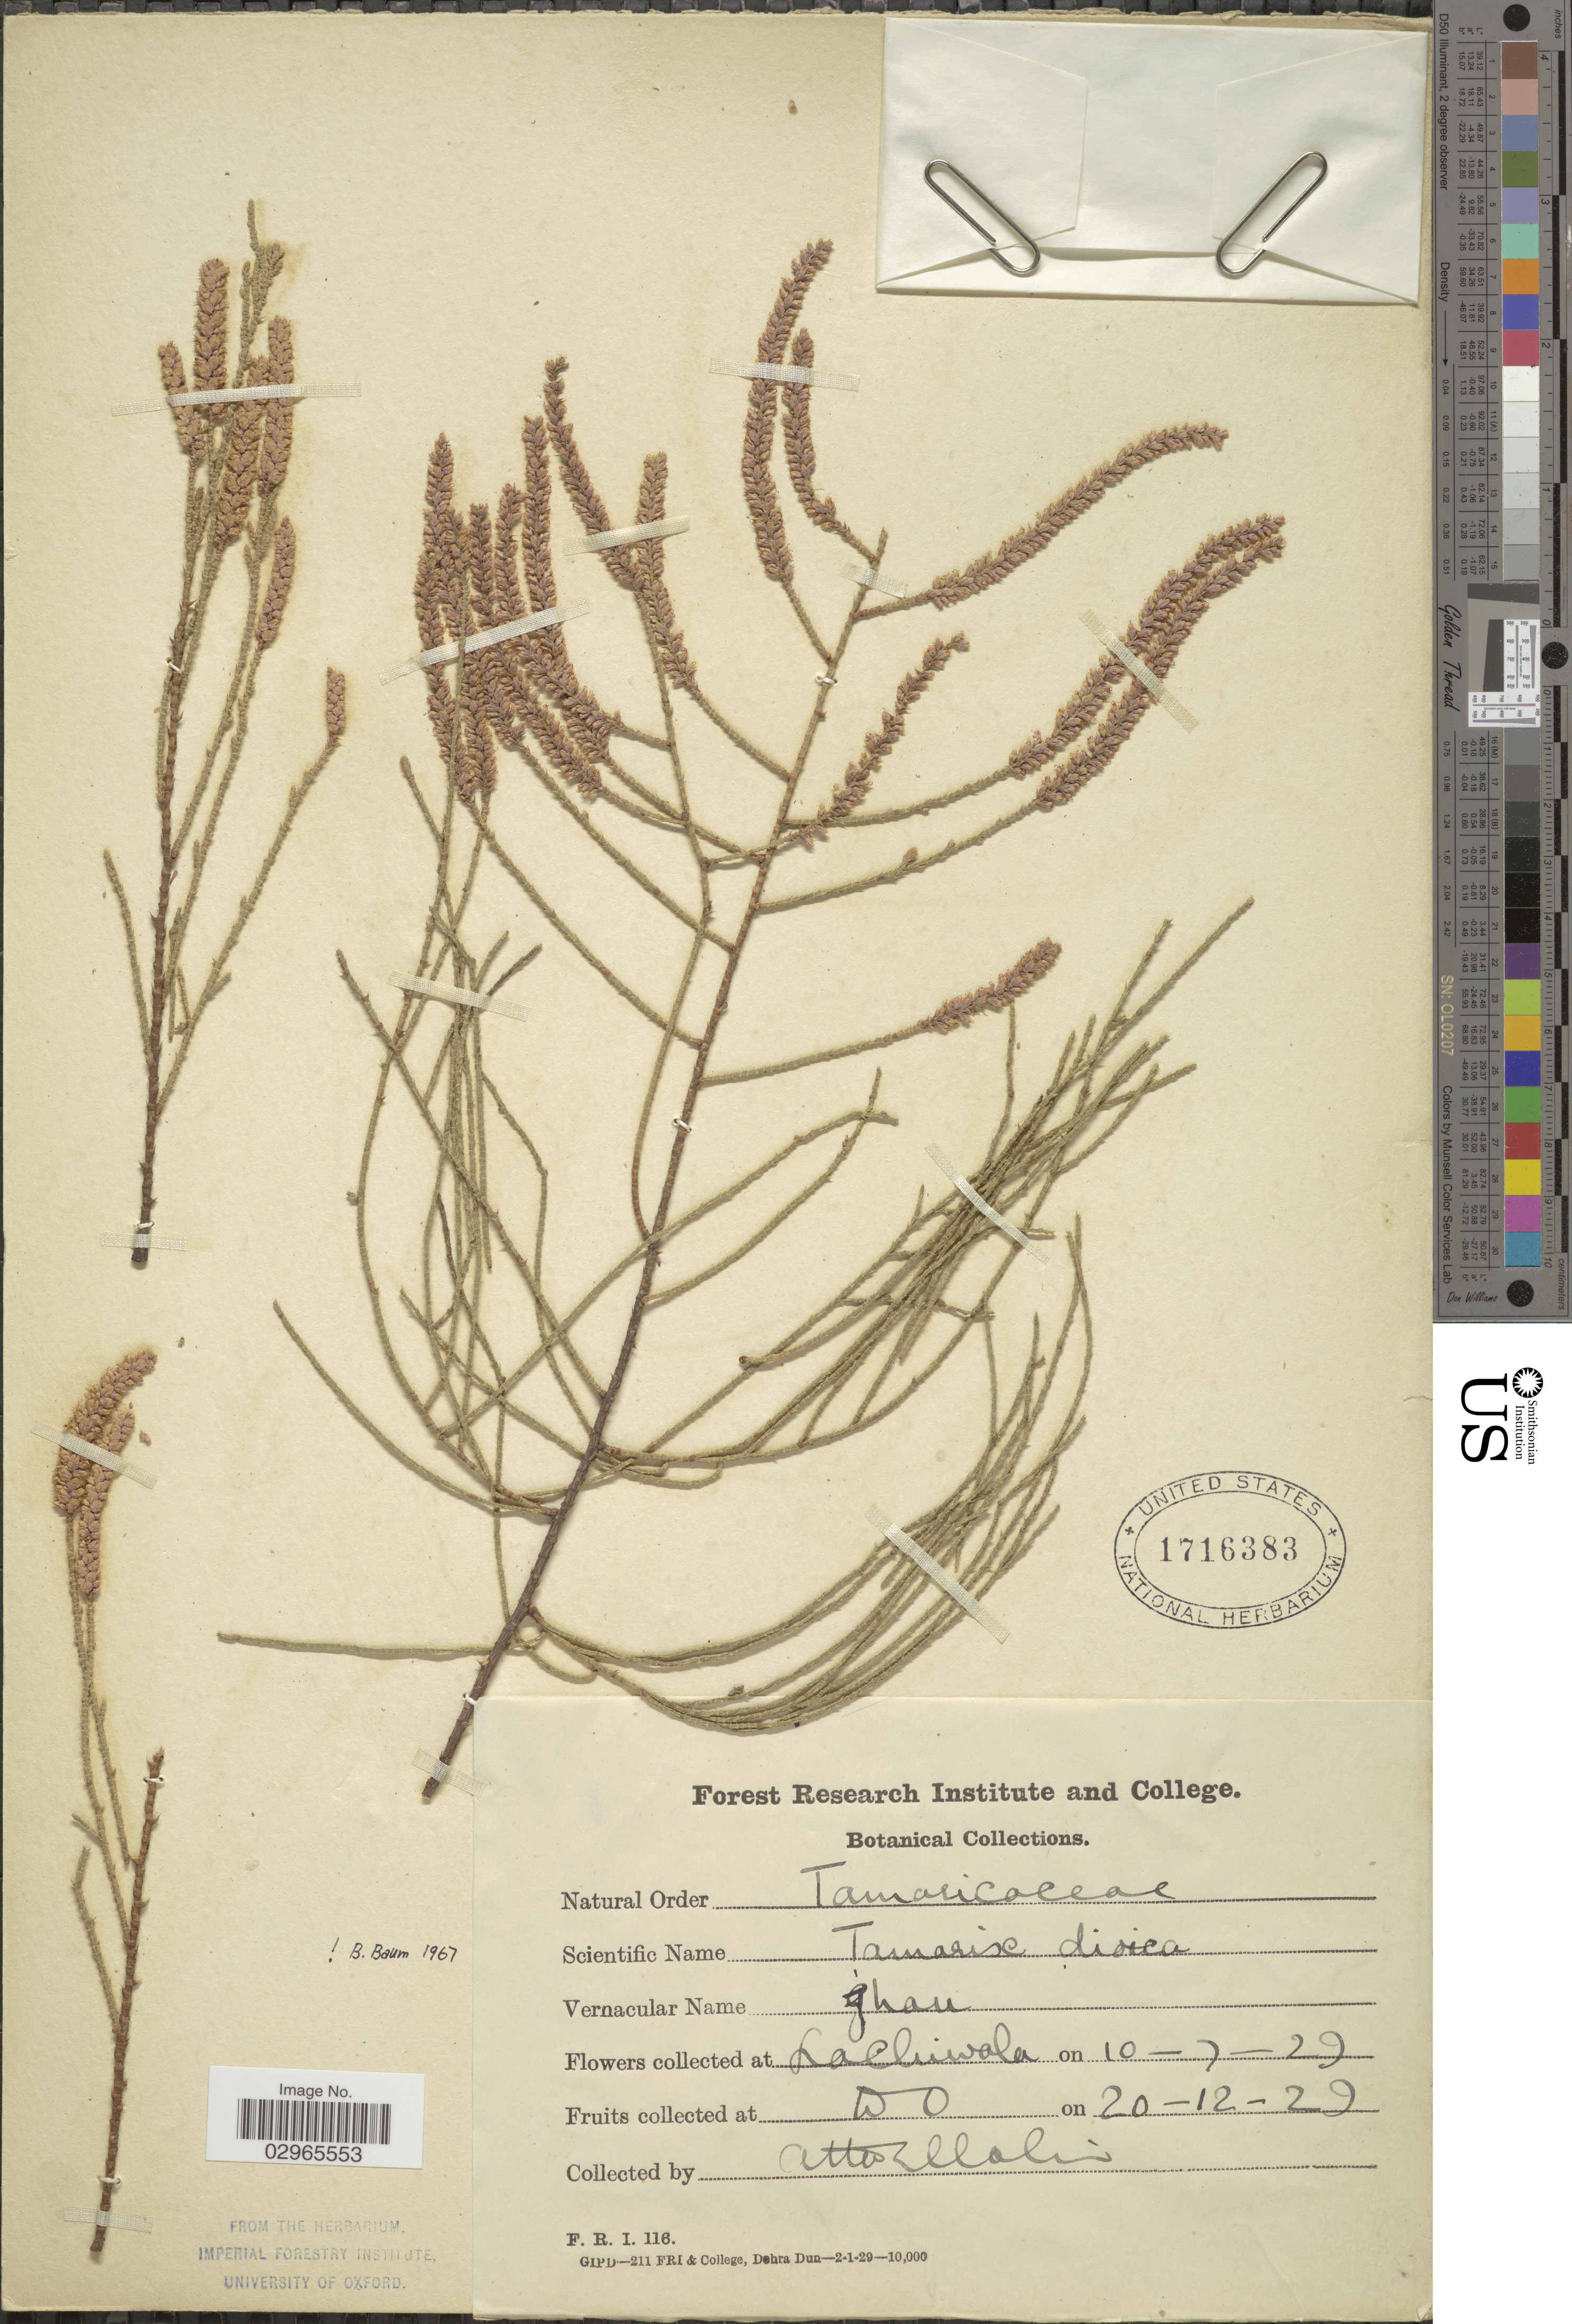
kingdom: Plantae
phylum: Tracheophyta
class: Magnoliopsida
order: Caryophyllales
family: Tamaricaceae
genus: Tamarix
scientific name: Tamarix dioica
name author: Roxb. ex Roth.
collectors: A. Ellali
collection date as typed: Transcribed d/m/y: 10/7/29 to 20/12/29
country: India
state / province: Uttarakhand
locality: Lachiwala. Do.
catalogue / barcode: US 1716383